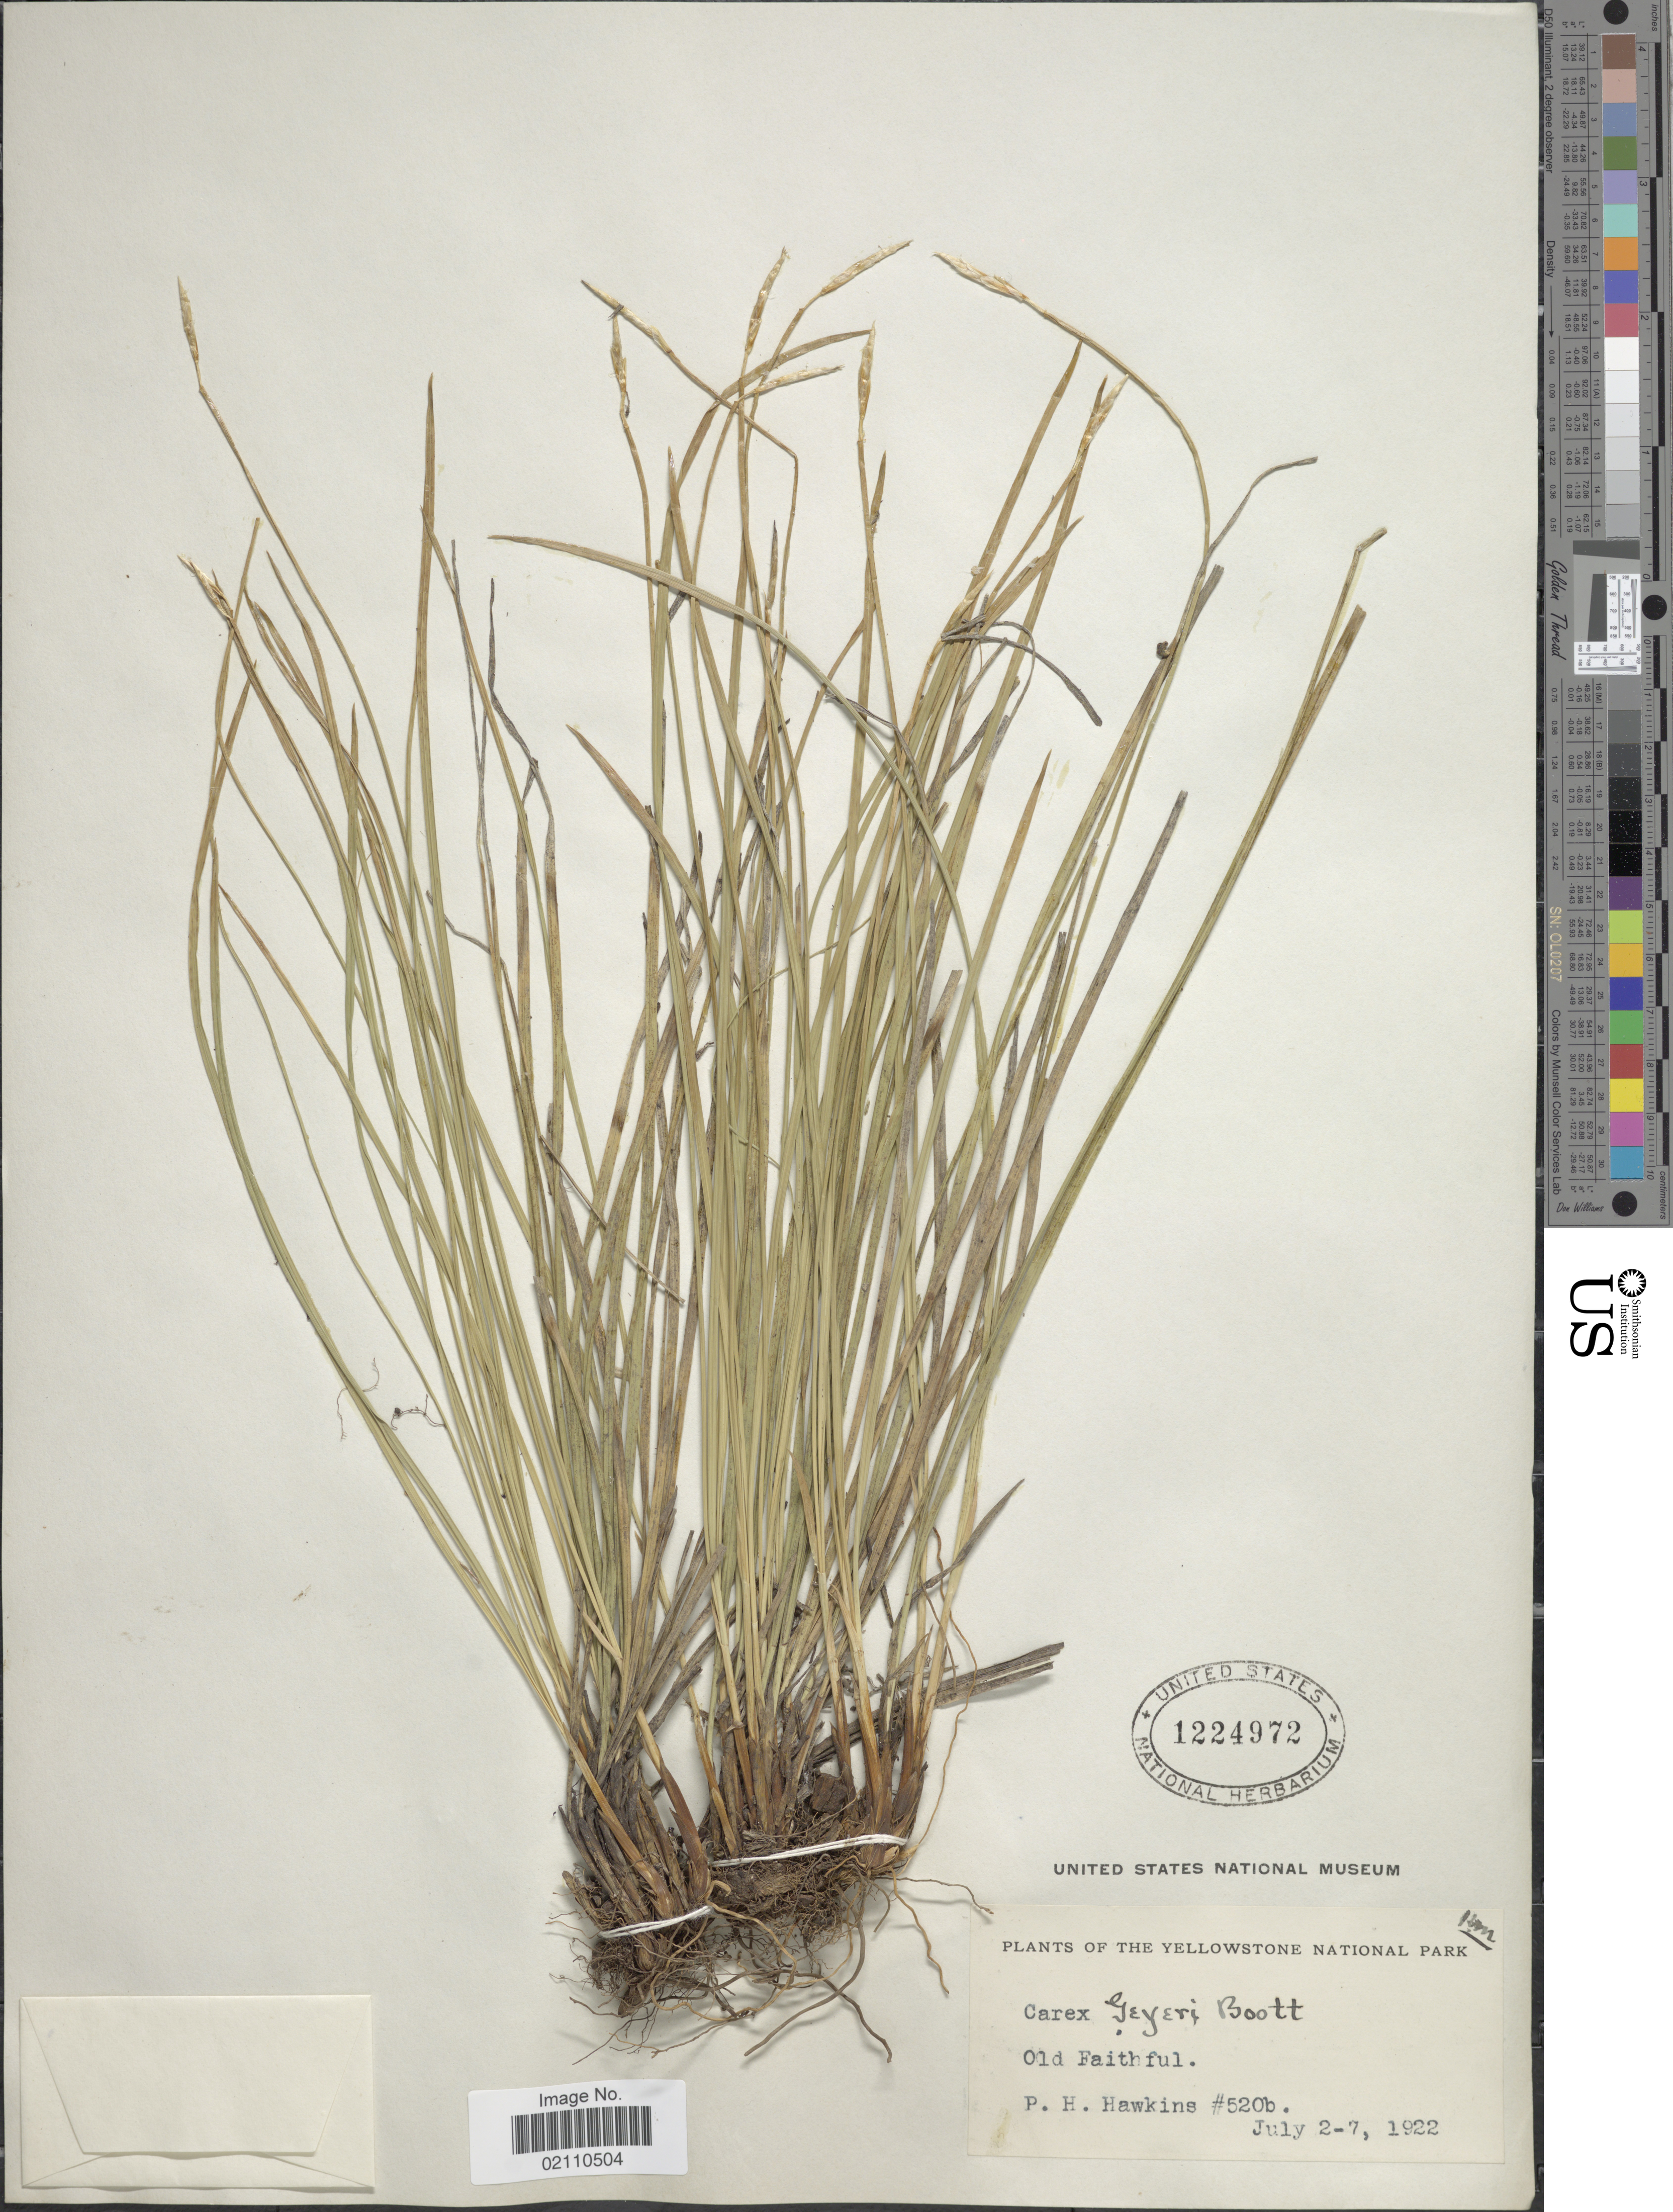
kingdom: Plantae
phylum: Tracheophyta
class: Liliopsida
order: Poales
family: Cyperaceae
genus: Carex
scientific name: Carex geyeri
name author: Boott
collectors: P. Hawkins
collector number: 520b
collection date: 1922-07-02/1922-07-07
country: United States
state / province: Wyoming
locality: Yellowstone National Park, Old Faithful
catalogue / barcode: US 1224972